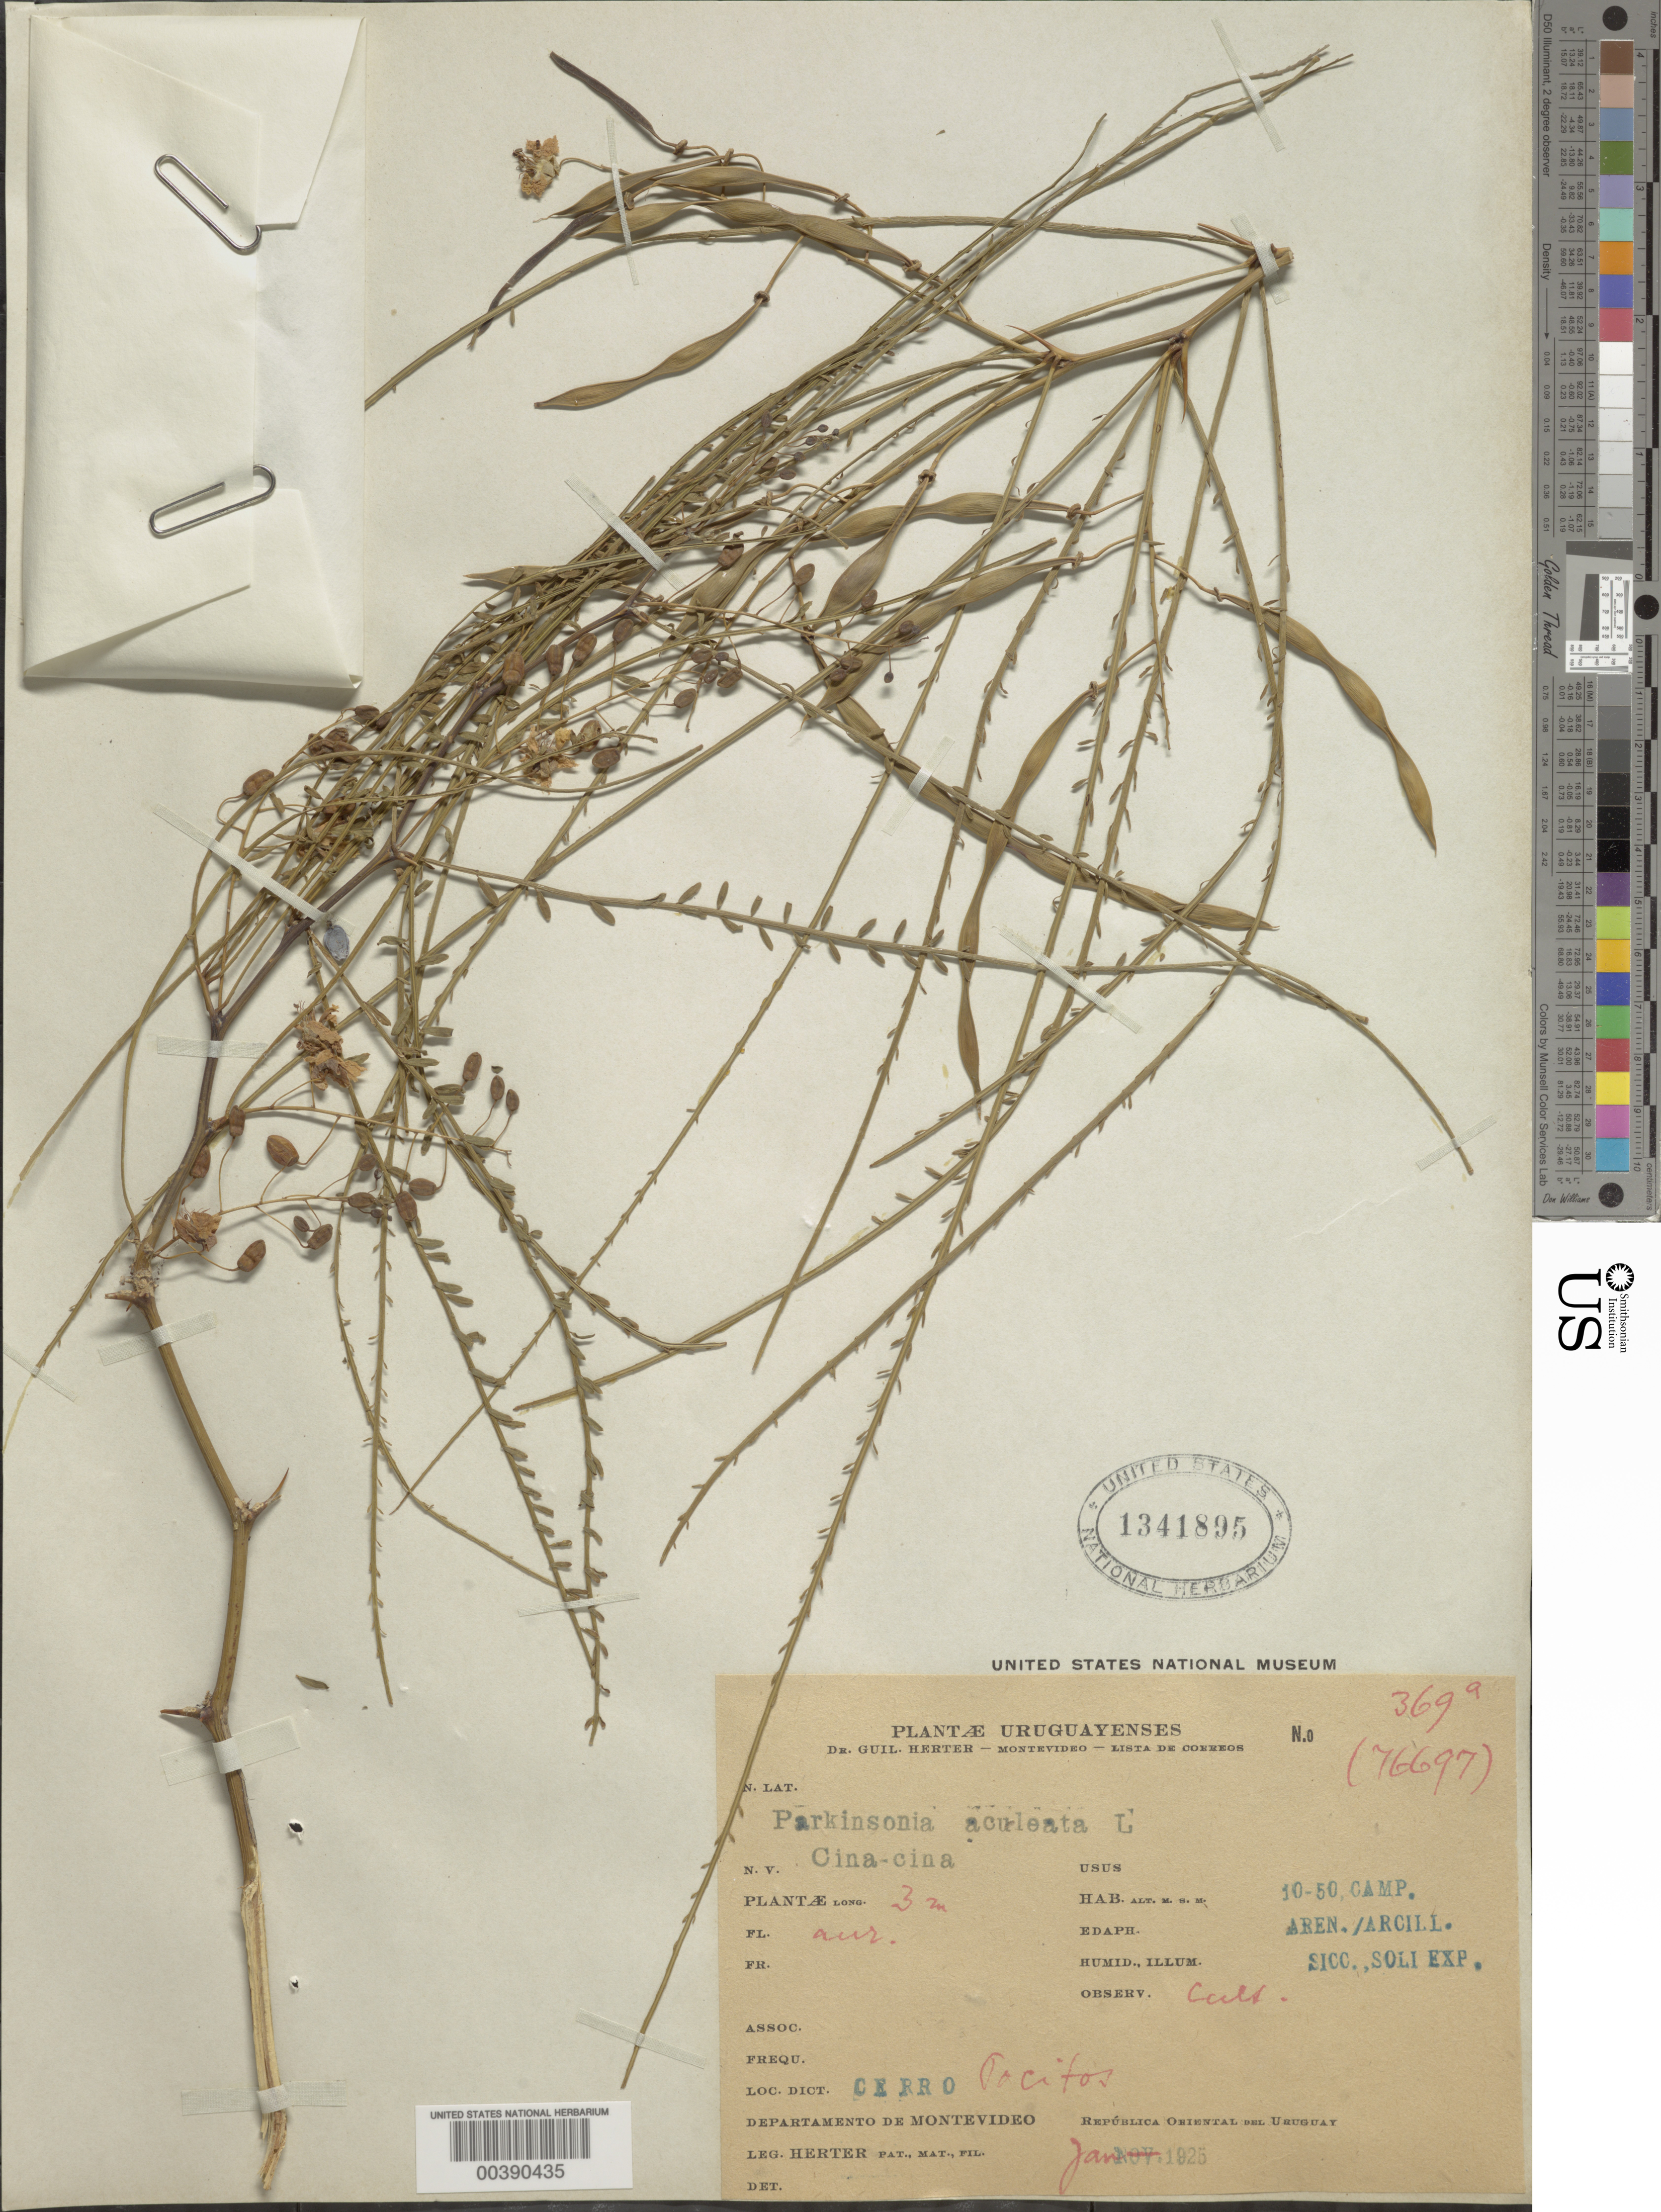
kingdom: Plantae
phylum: Tracheophyta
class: Magnoliopsida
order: Fabales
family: Fabaceae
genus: Parkinsonia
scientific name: Parkinsonia aculeata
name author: L.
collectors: W. G. Herter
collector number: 369a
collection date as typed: Jan 1925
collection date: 1925-01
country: Uruguay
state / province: Montevideo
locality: Cerro; tocitos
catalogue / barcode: US 1341895